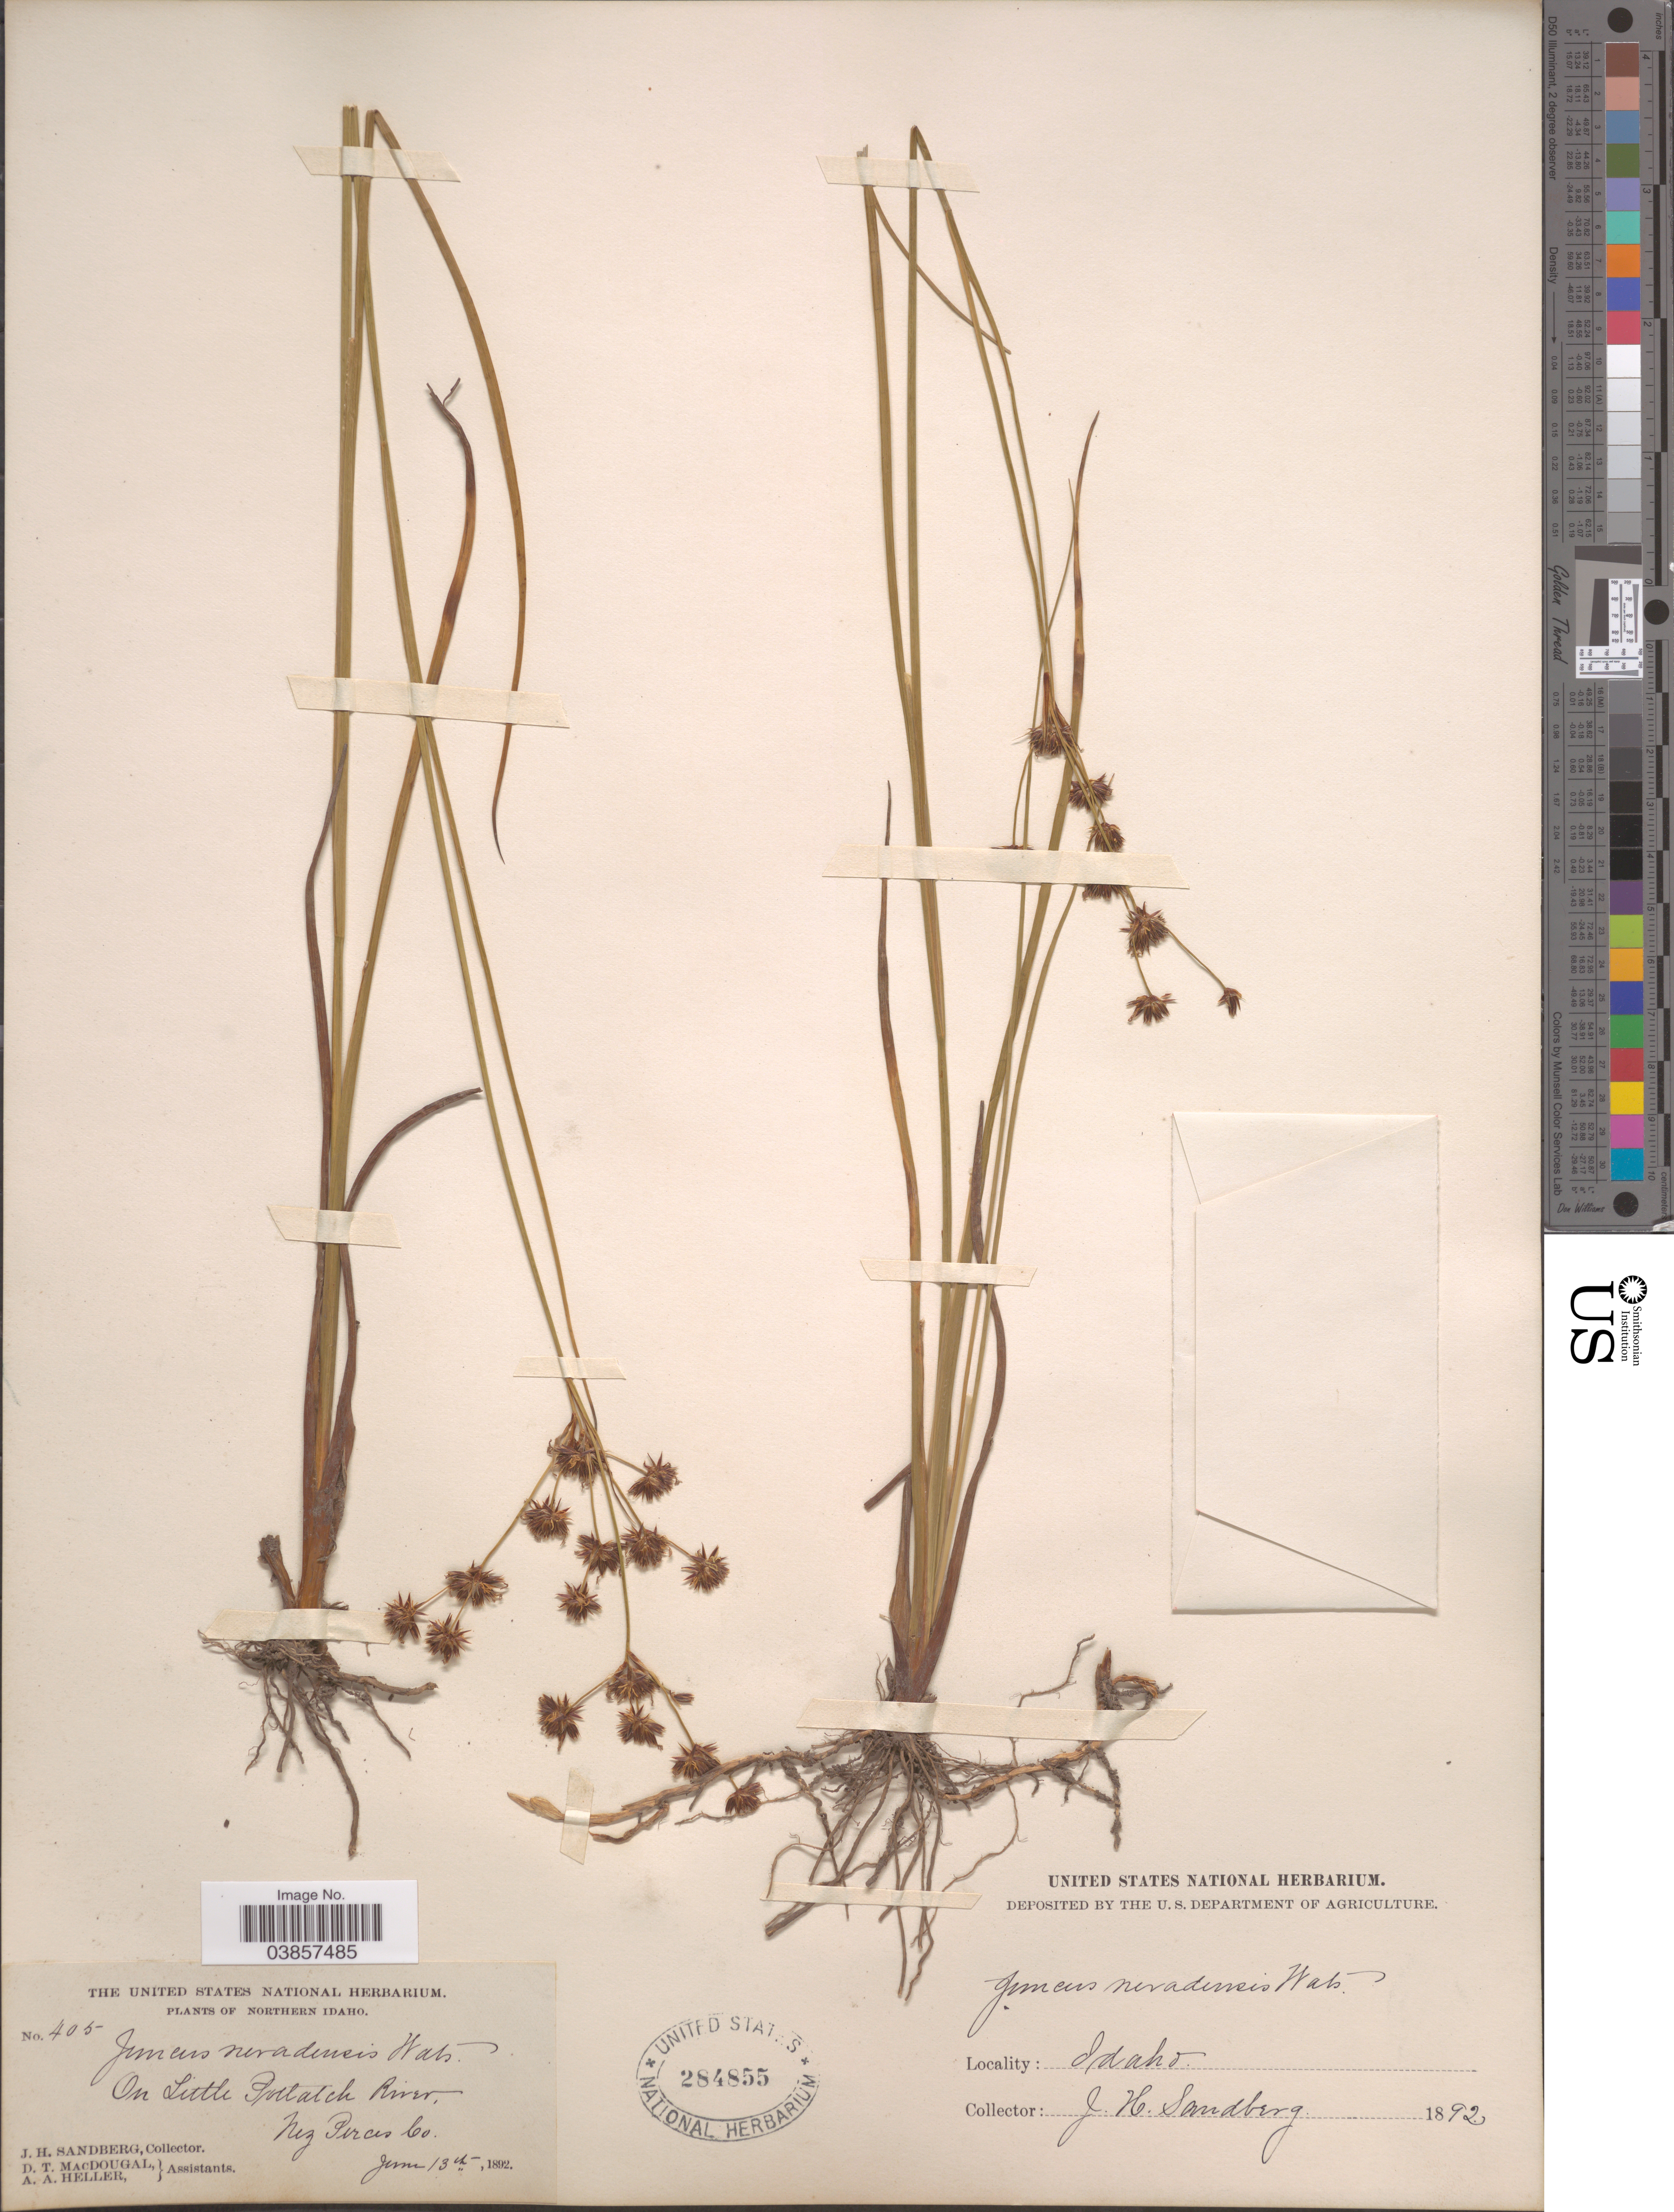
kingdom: Plantae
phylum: Tracheophyta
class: Liliopsida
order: Poales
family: Juncaceae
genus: Juncus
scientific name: Juncus suksdorfii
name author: Rydb.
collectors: J. H. Sandberg, D. T. MacDougal & A. A. Heller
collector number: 405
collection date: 1892-06-13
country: United States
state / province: Idaho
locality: Northern Idaho. On Little Potlatch River, Nez Perces Co.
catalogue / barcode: US 284855